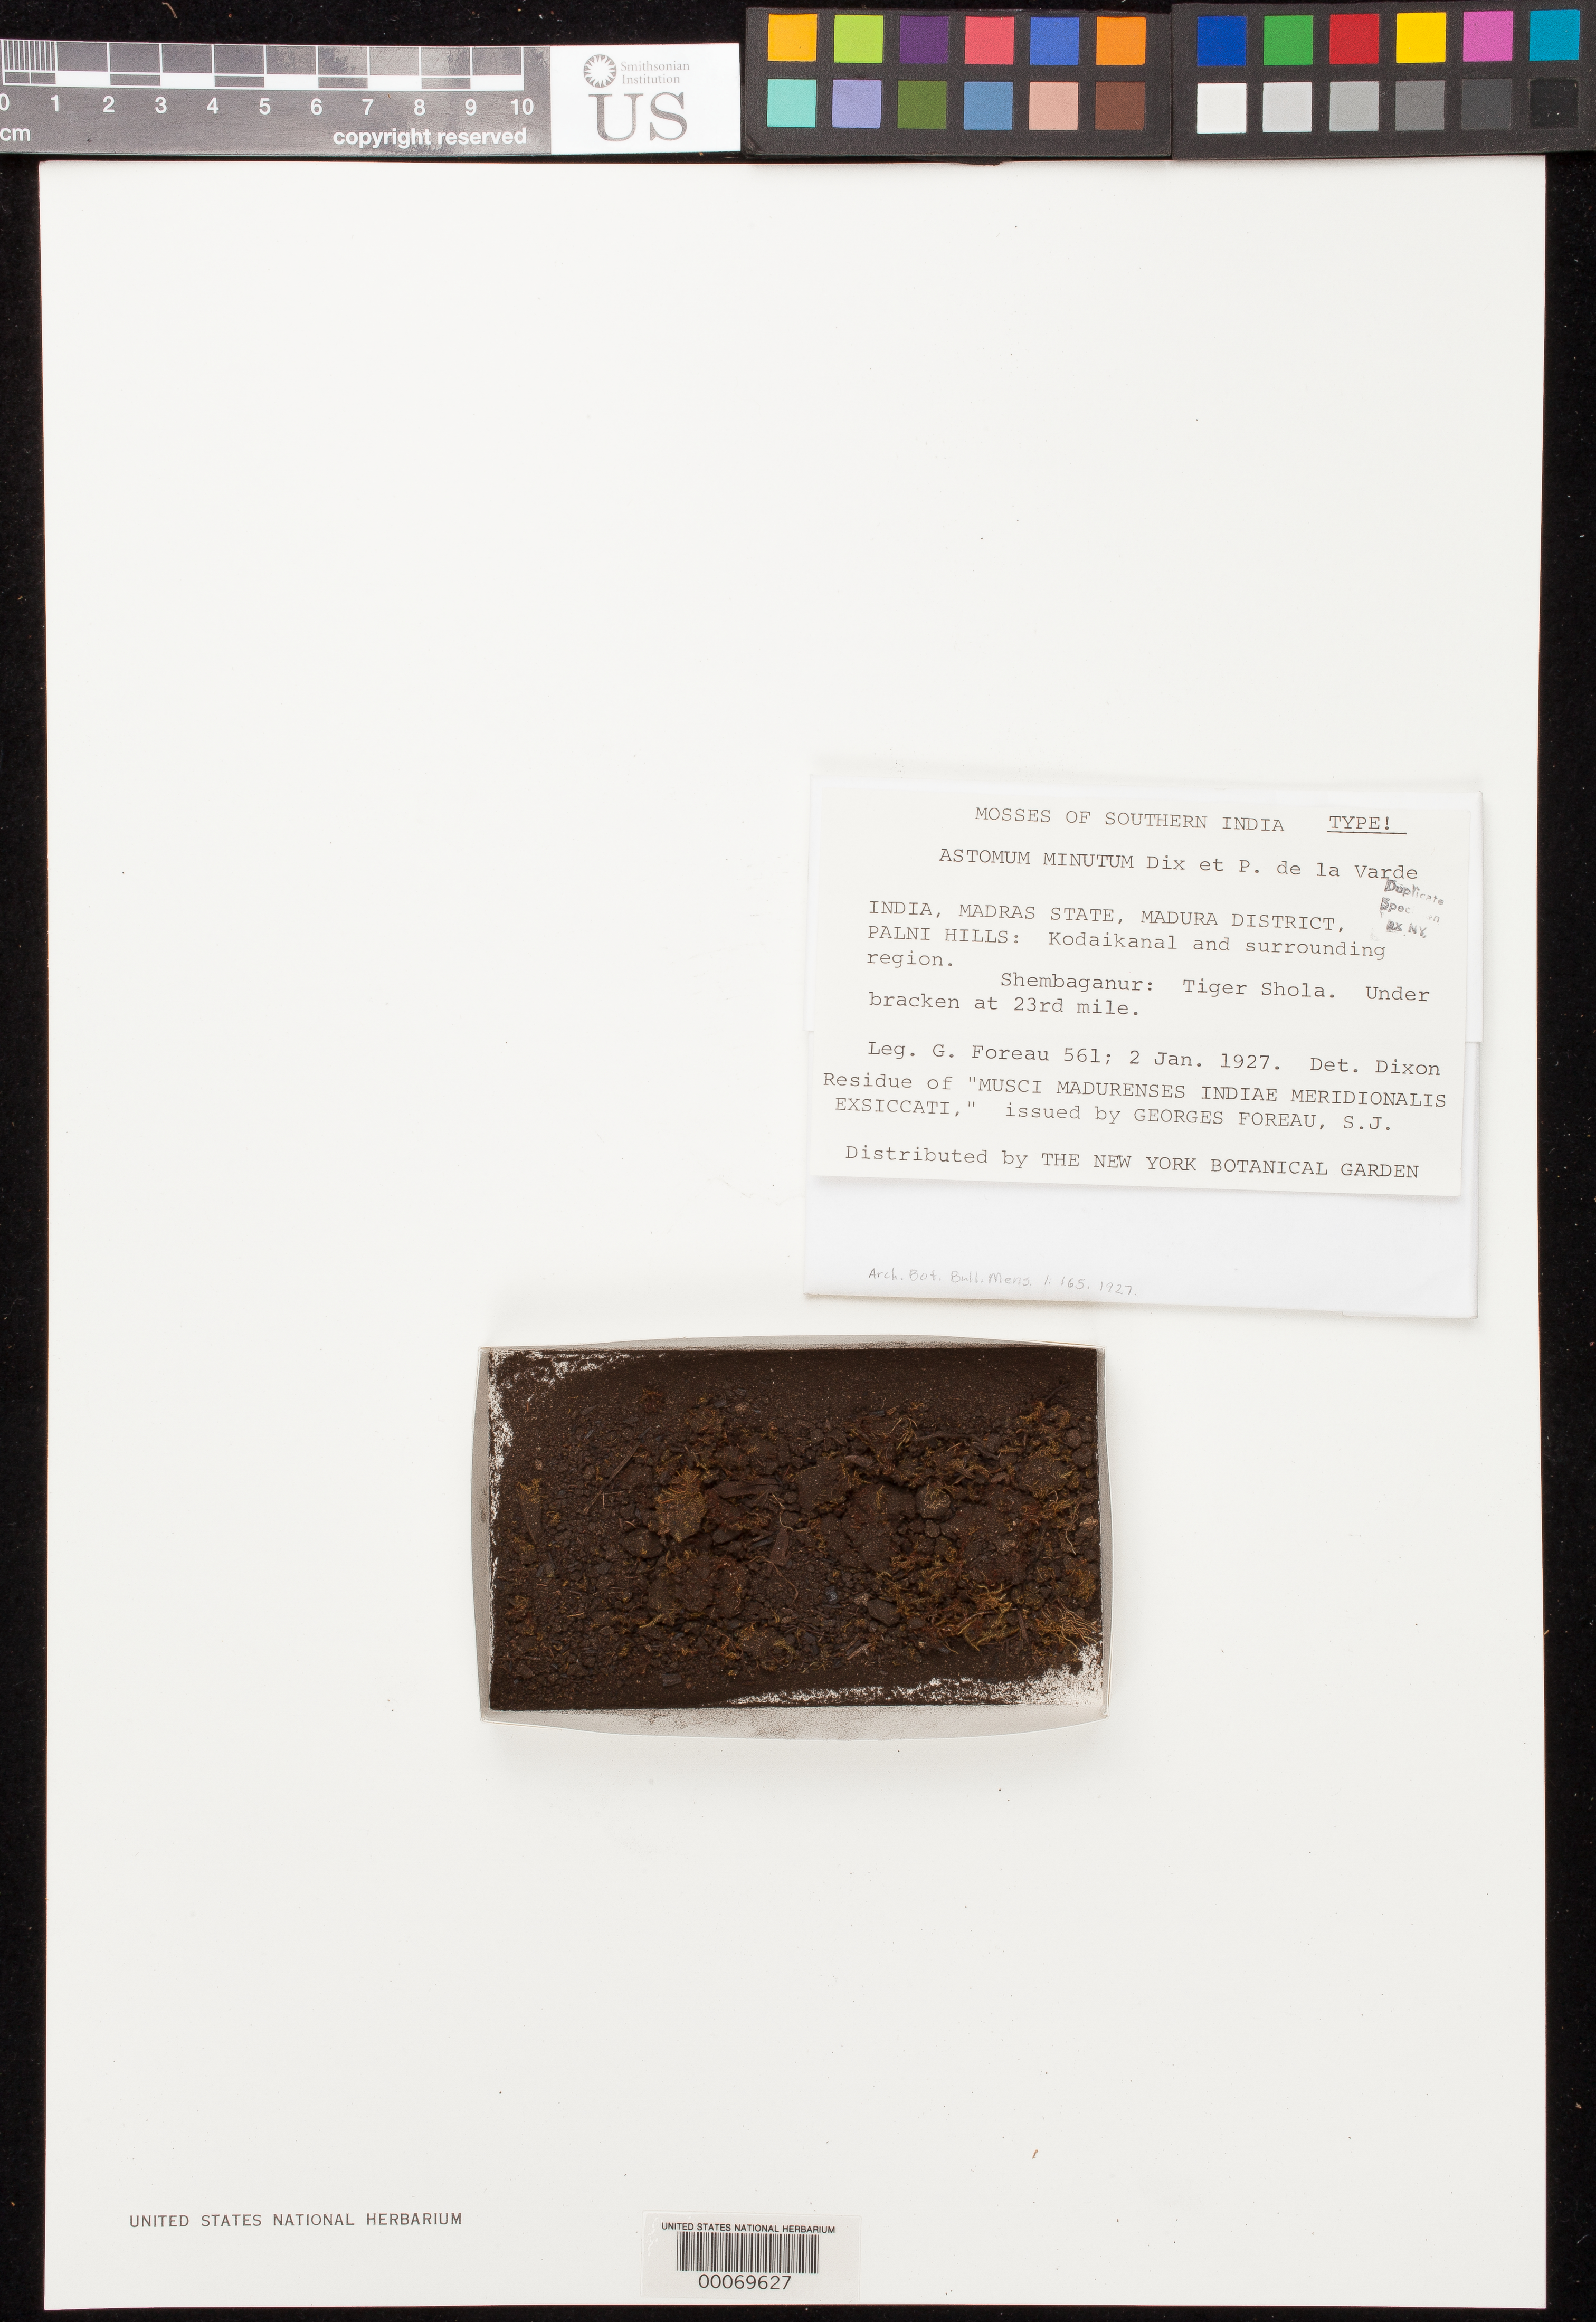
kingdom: Plantae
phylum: Bryophyta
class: Bryopsida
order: Pottiales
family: Pottiaceae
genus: Astomum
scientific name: Astomum minutum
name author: Dixon & P. de la Varde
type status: Isotype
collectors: G. Foreau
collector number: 561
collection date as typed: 02 Jan 1927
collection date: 1927-01-02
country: India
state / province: Tamil Nadu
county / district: Madura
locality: Palni Hills, Shembaganur, Tiger Shola, at 23rd mile.